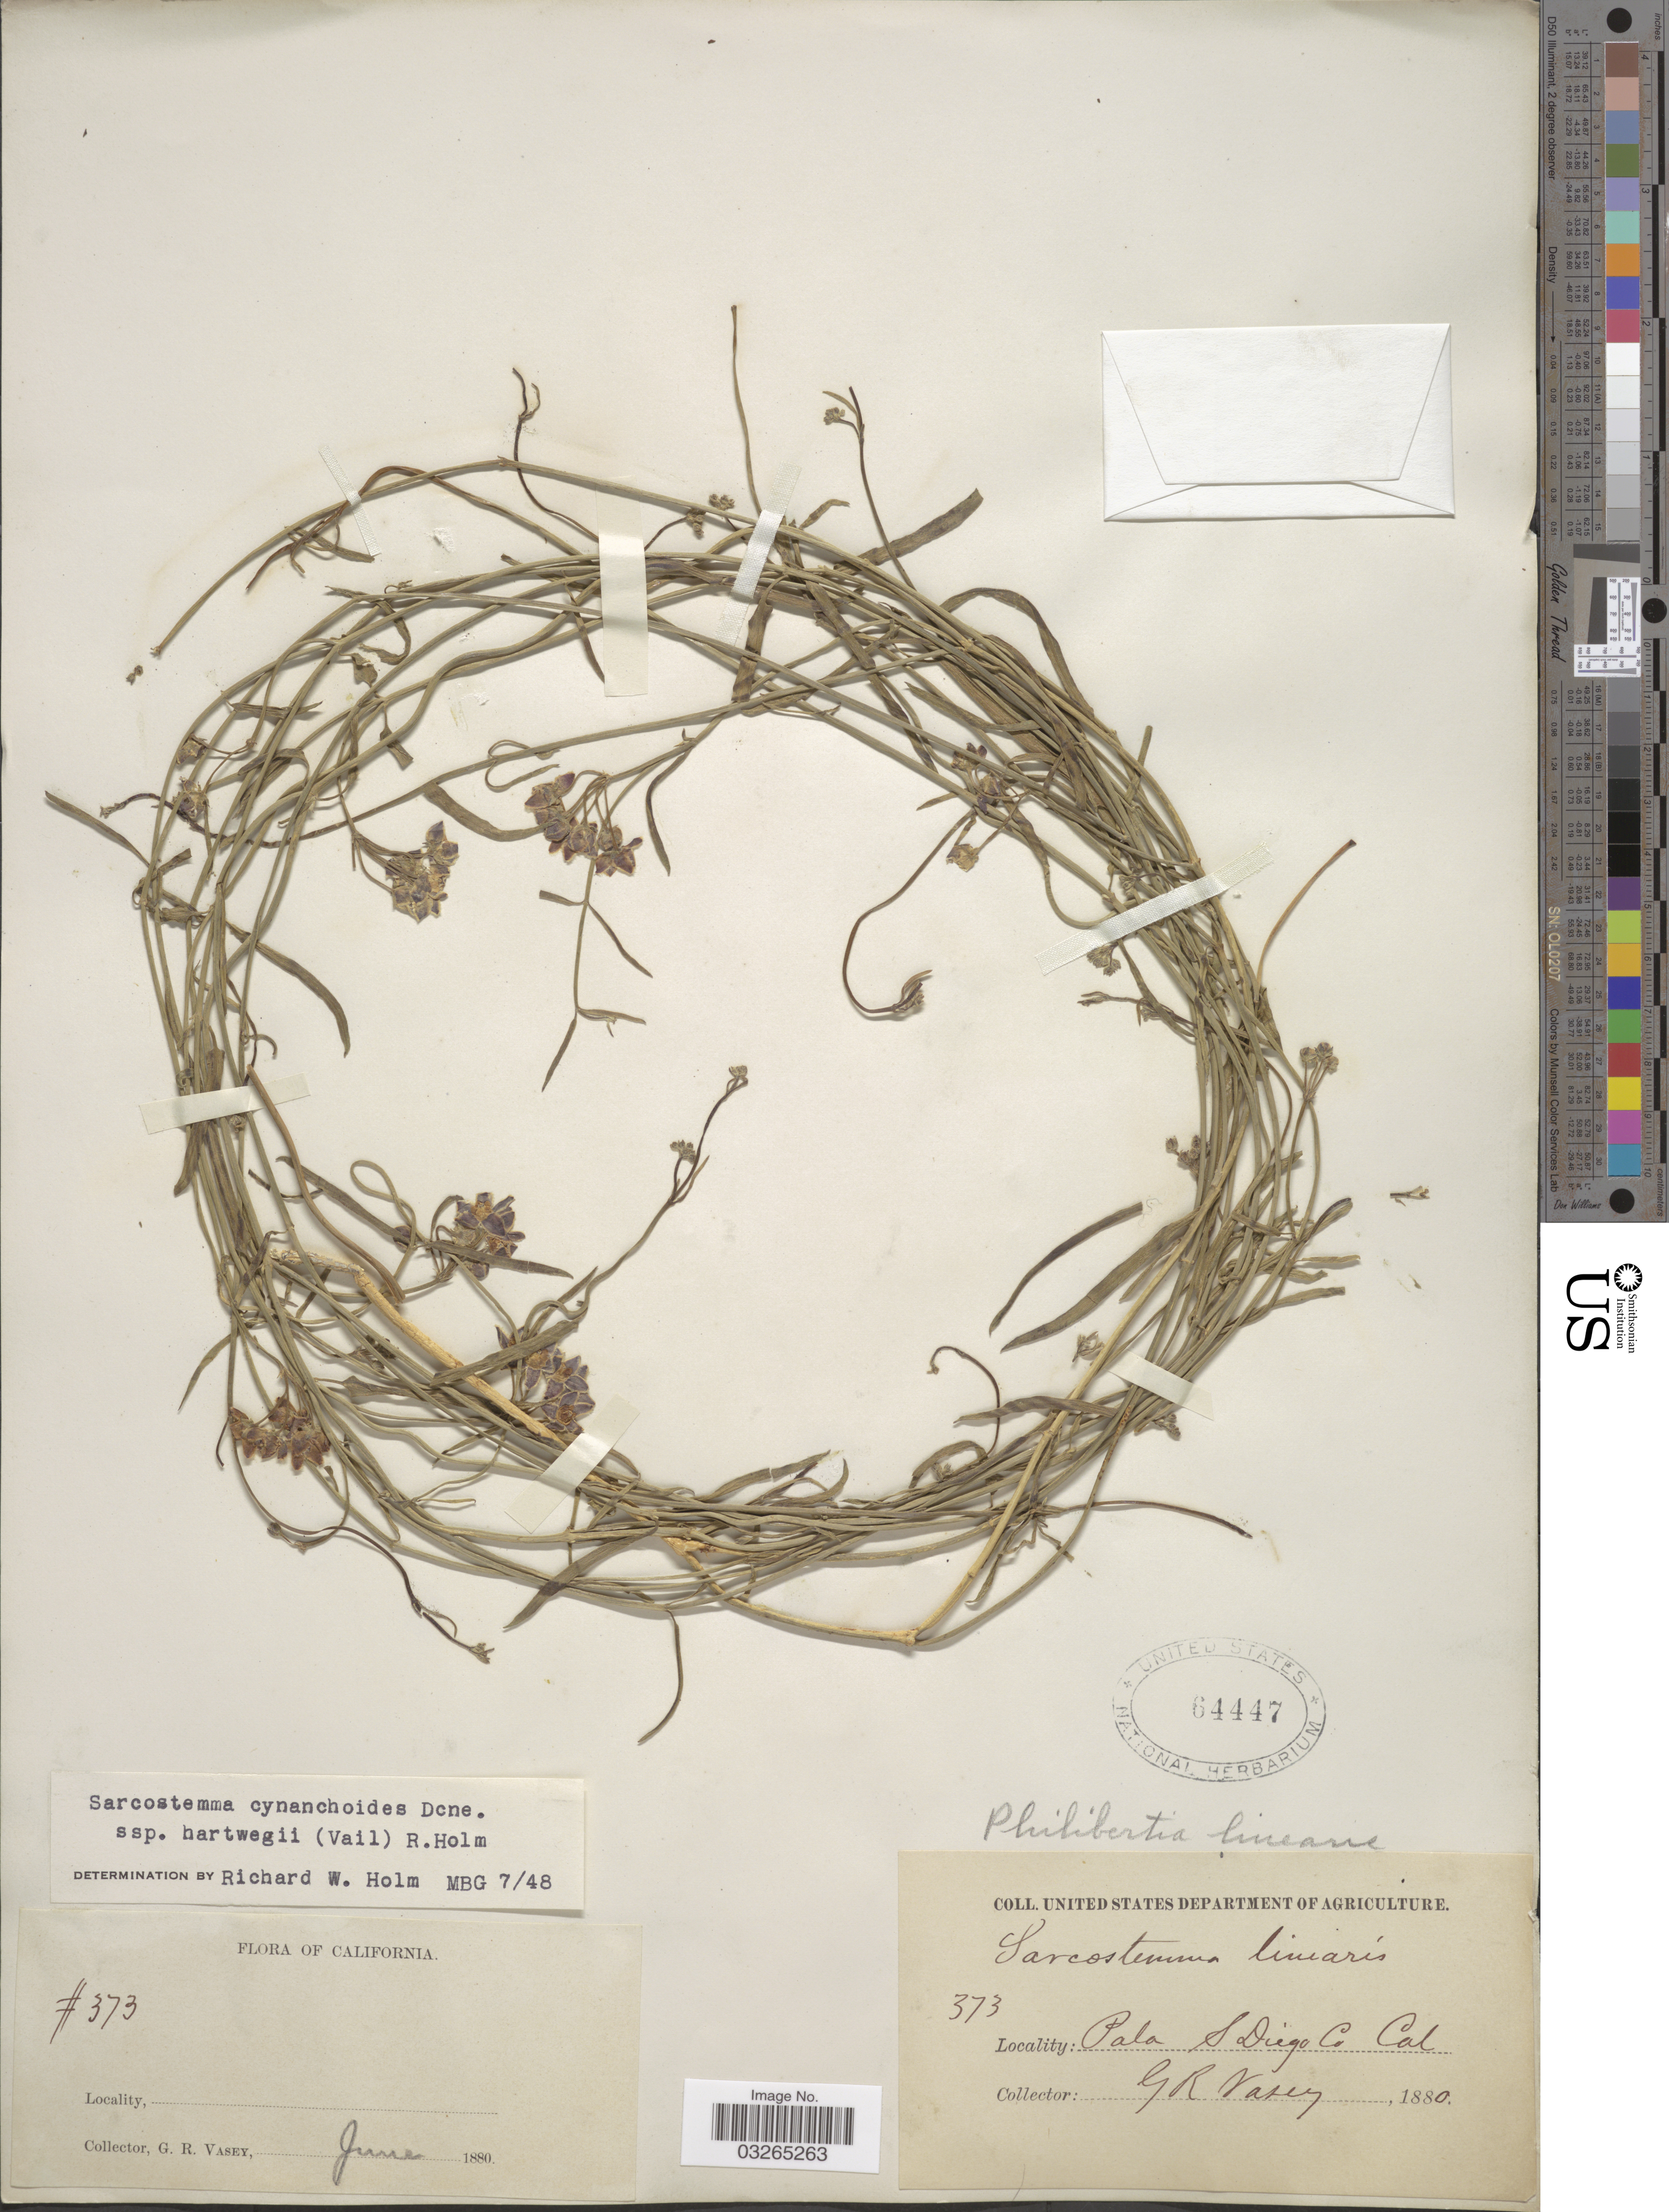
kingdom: Plantae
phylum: Tracheophyta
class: Magnoliopsida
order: Gentianales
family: Apocynaceae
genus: Sarcostemma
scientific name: Sarcostemma cynanchoides var. hartwegii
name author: (R.W. Holm) Shinners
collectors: G. R. Vasey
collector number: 373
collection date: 1880-06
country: United States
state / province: California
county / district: San Diego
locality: Pala, S. Diego Co.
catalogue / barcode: US 64447